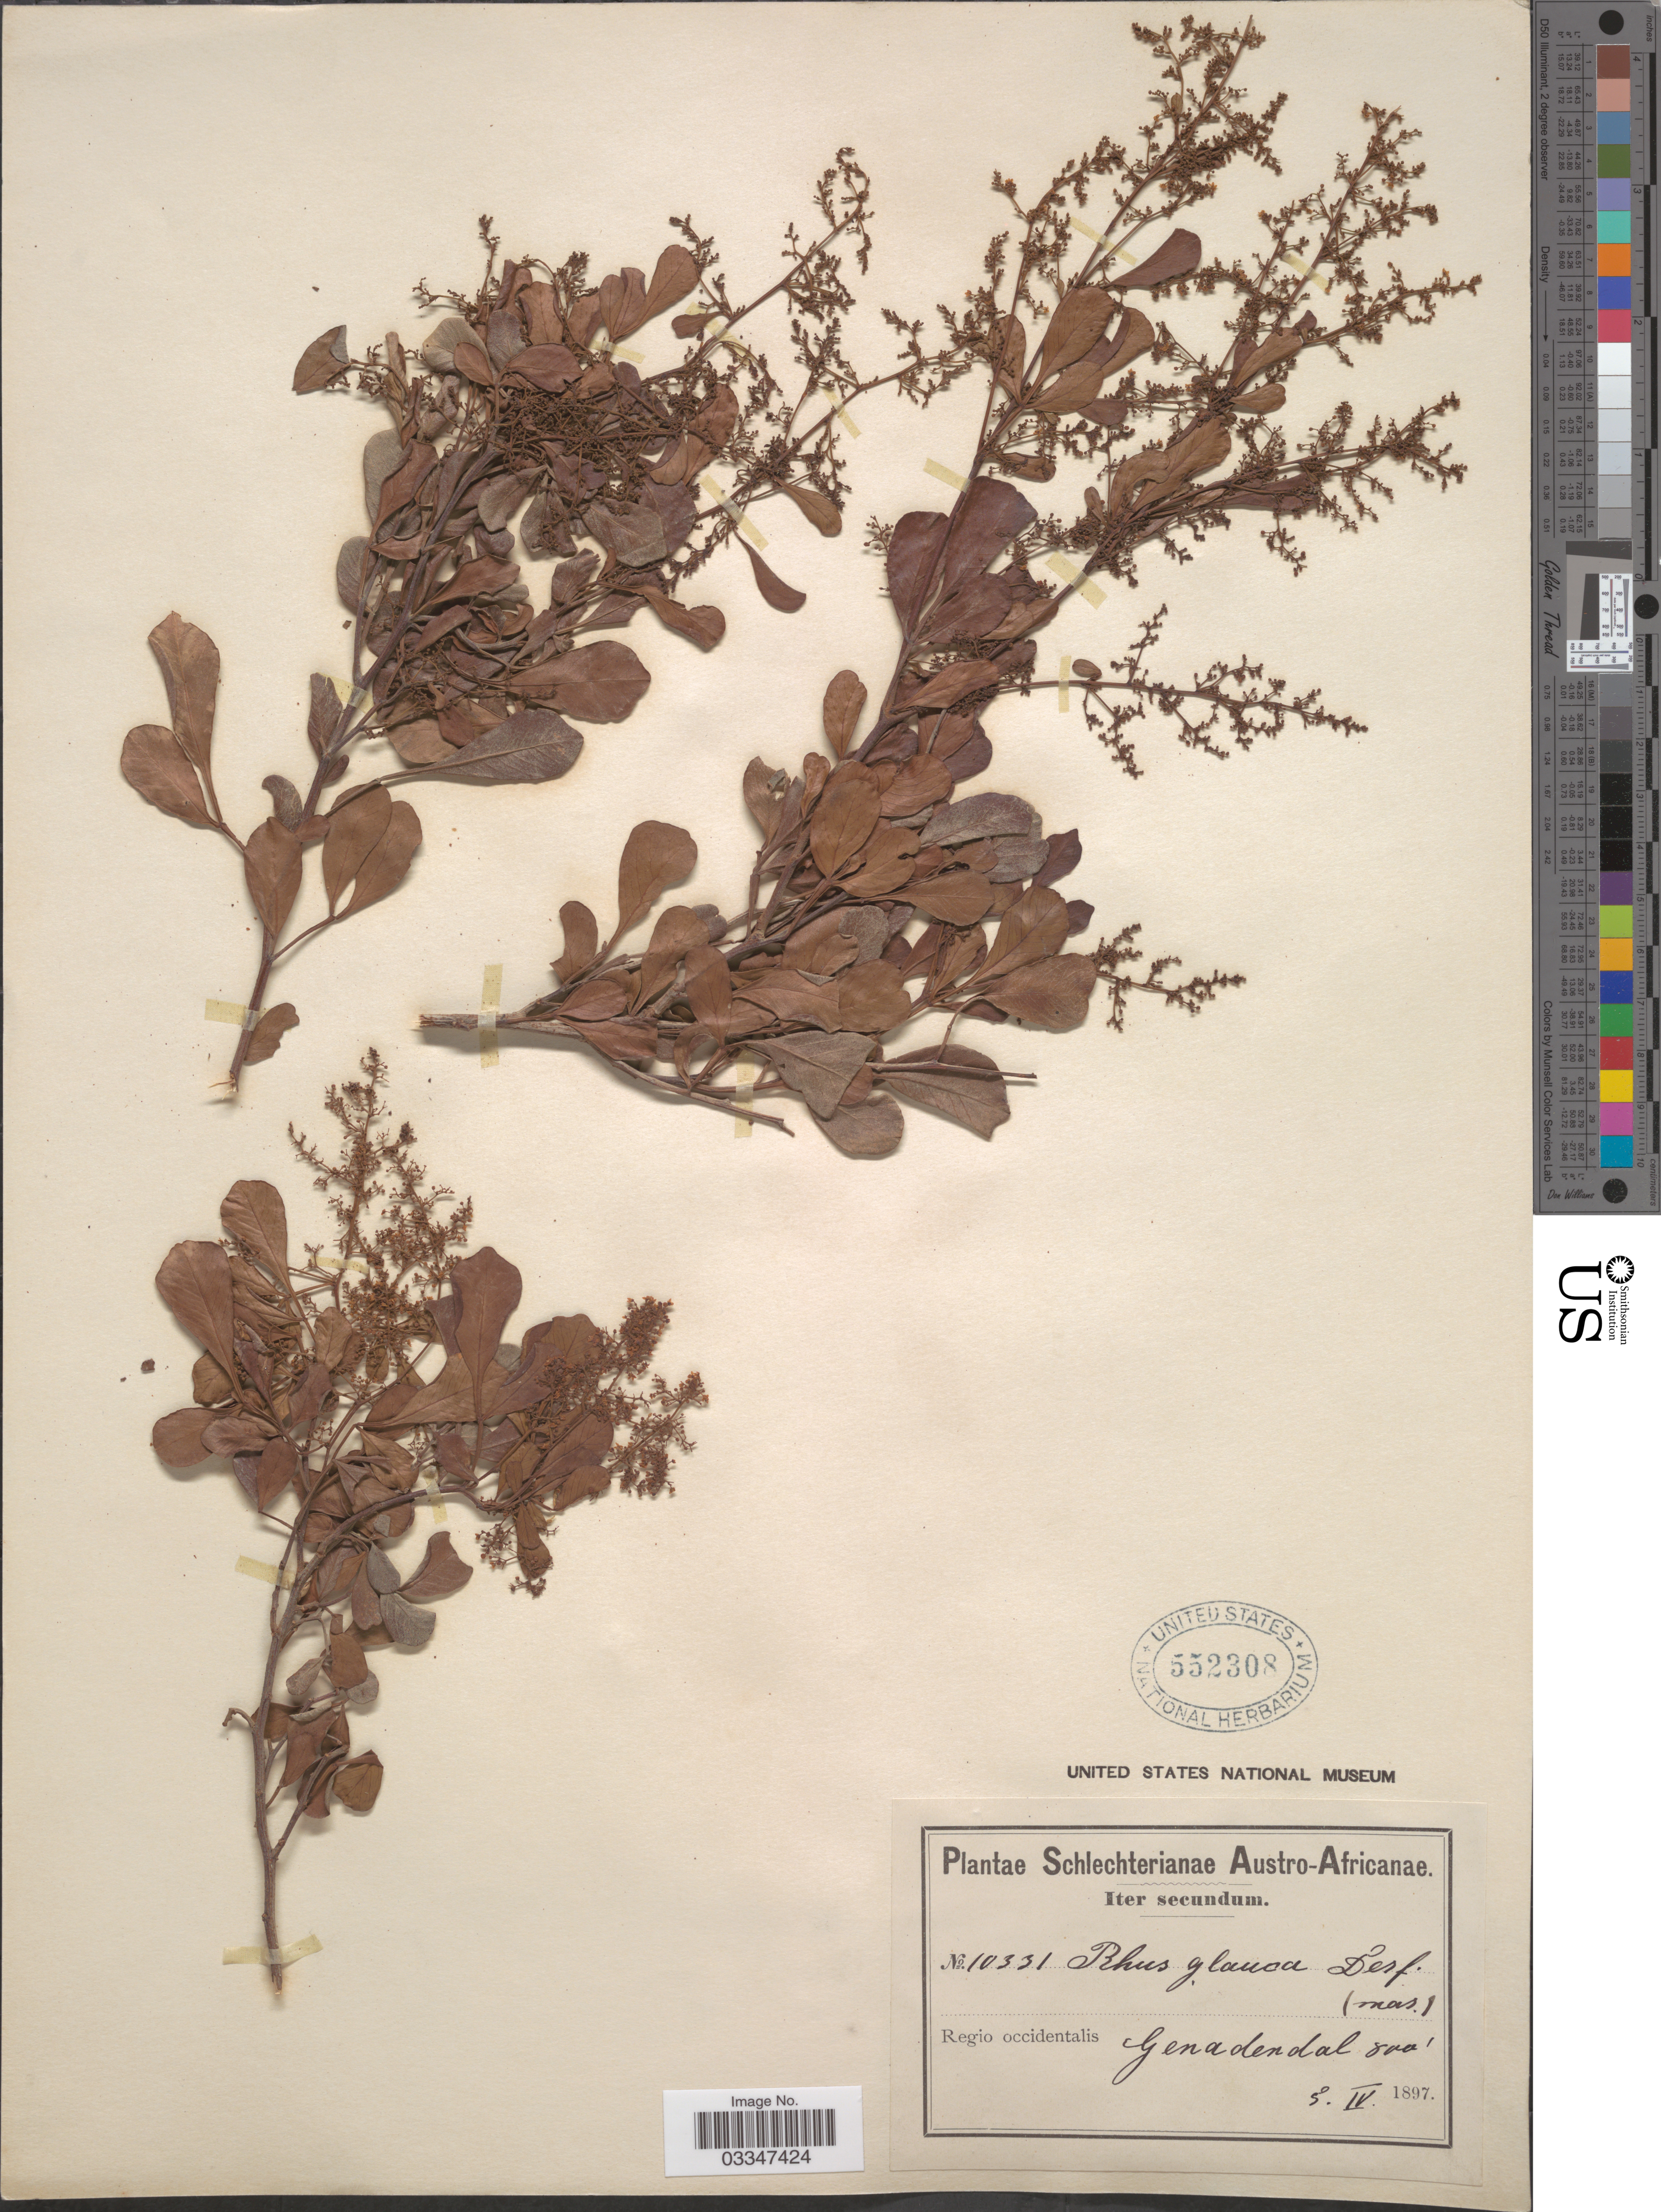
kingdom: Plantae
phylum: Tracheophyta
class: Magnoliopsida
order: Sapindales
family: Anacardiaceae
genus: Rhus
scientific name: Rhus glauca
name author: Thunb.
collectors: Schlechter, --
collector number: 10331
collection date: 1897-04-05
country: South Africa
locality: Austro-Africanae. Regio occidentalis Genadendal.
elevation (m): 244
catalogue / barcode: US 552308